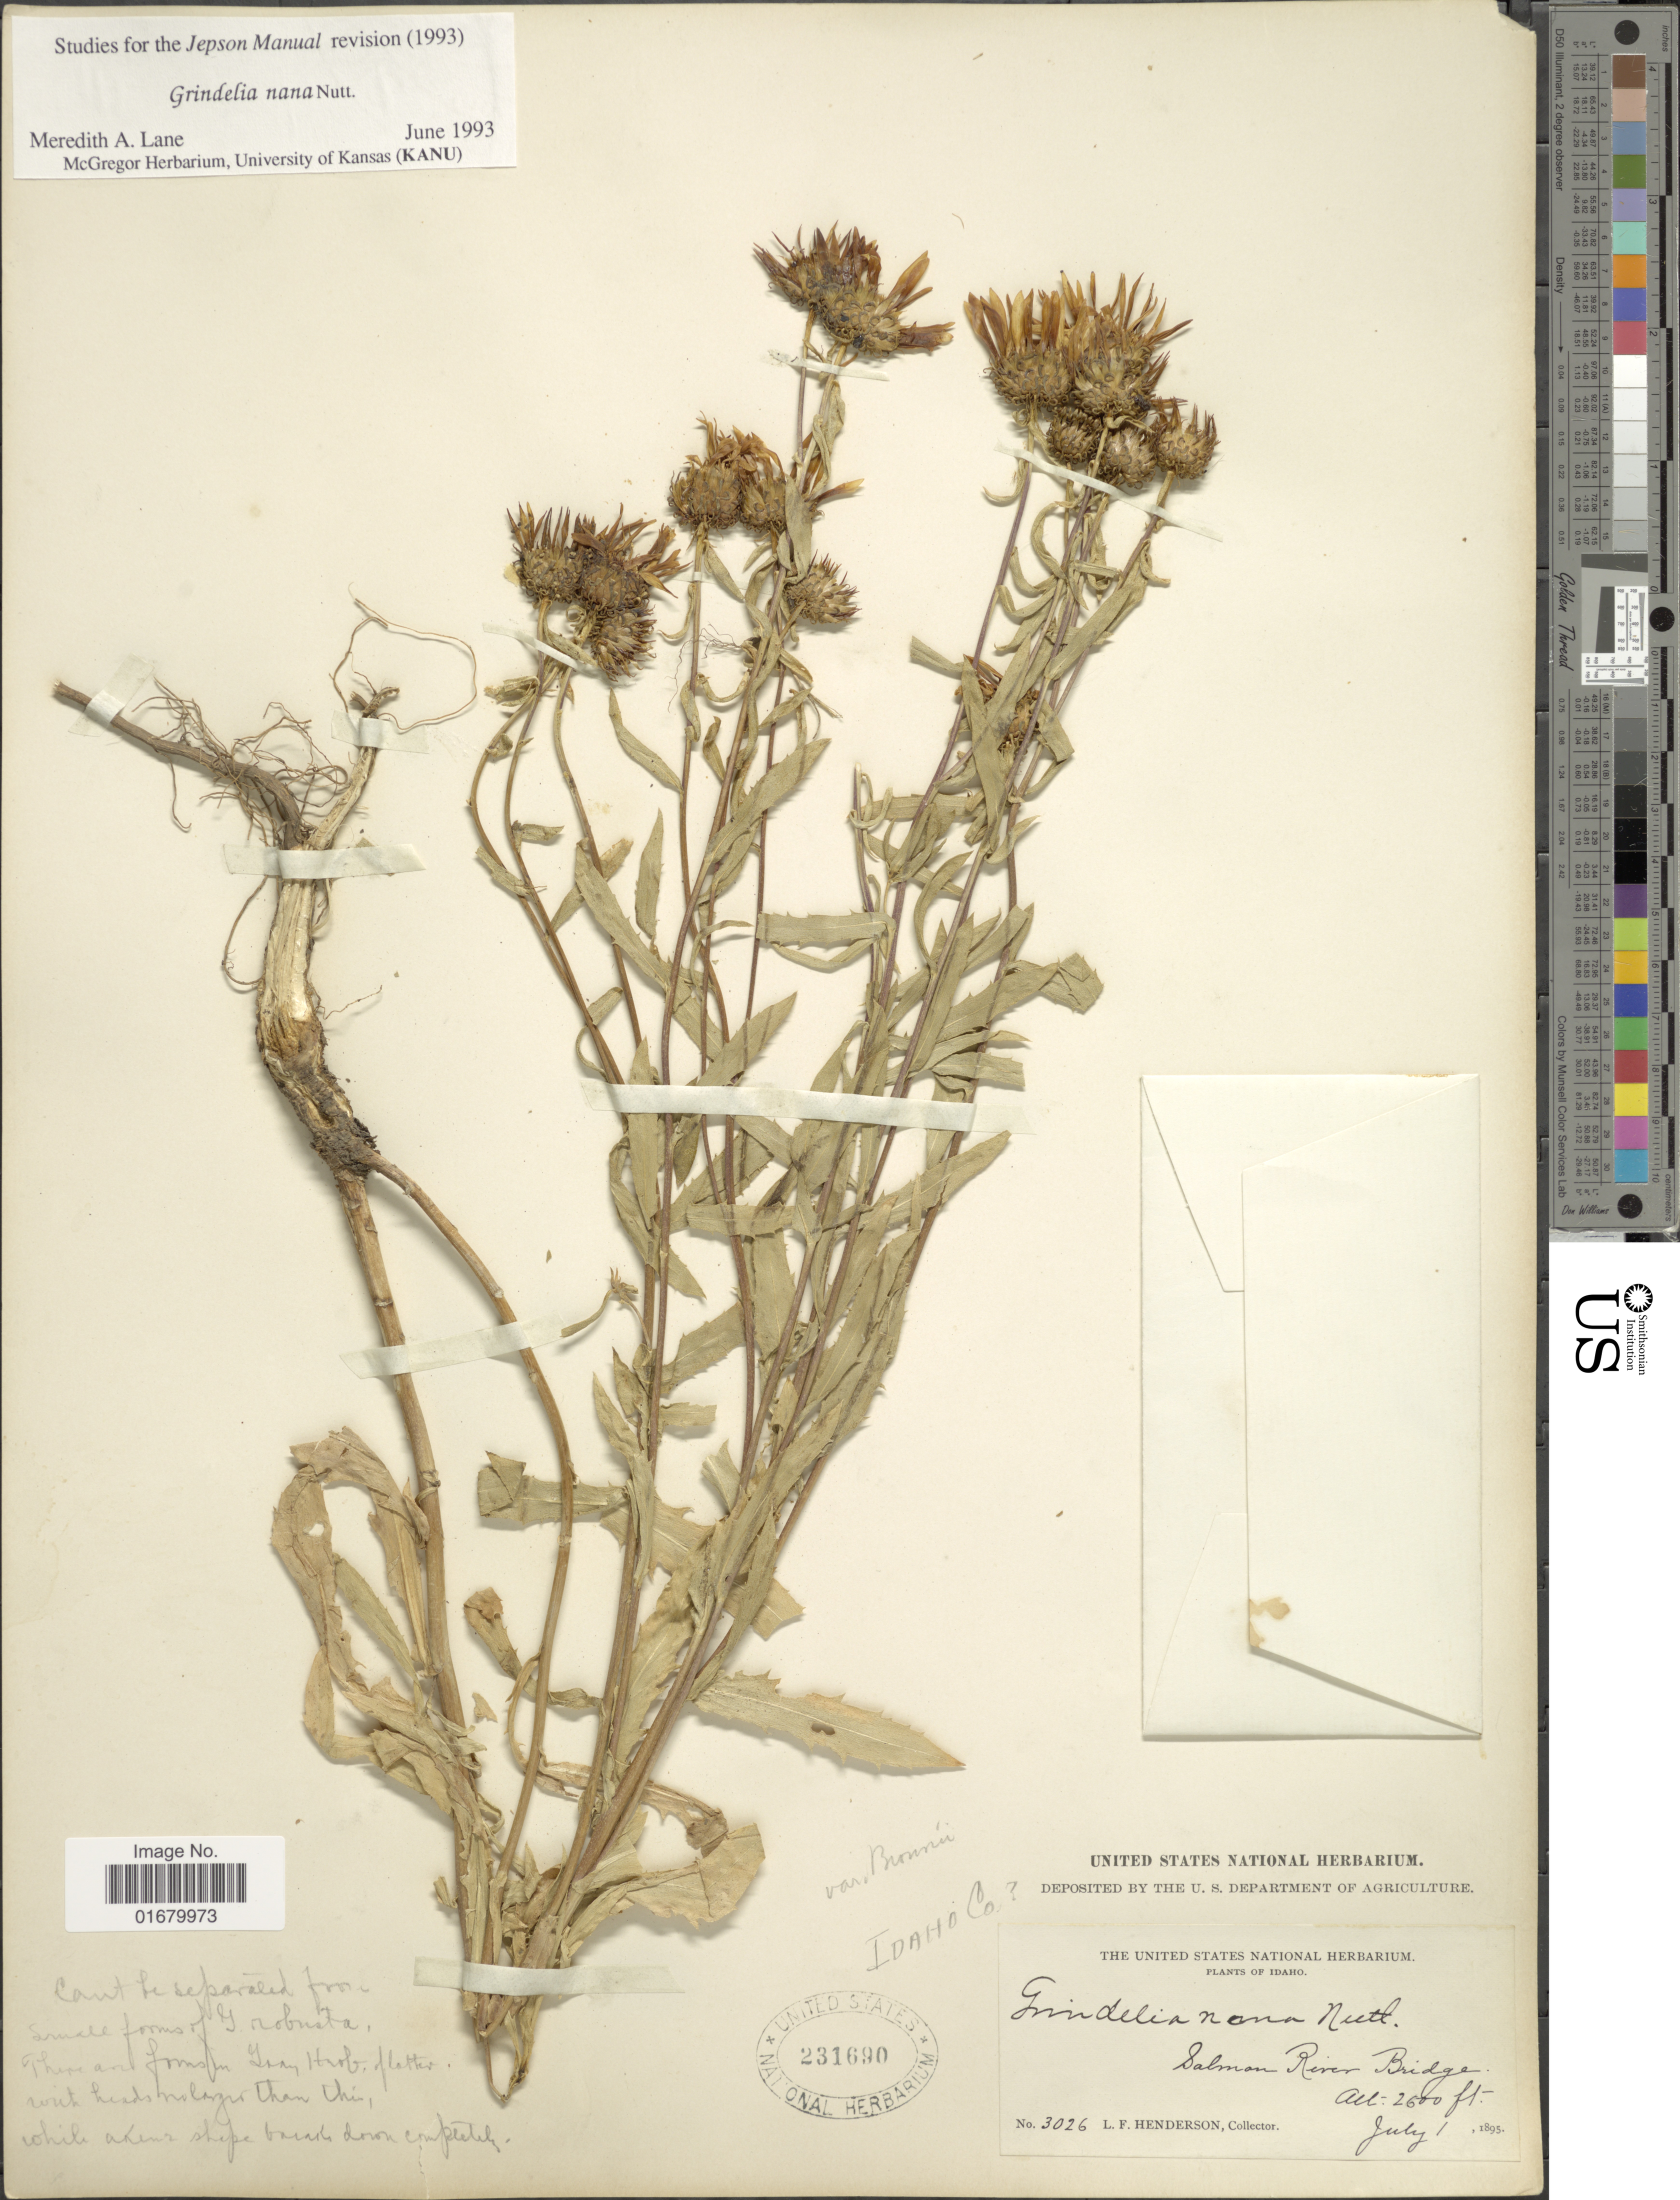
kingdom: Plantae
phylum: Tracheophyta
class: Magnoliopsida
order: Asterales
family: Asteraceae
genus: Grindelia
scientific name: Grindelia nana var. nana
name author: Nutt.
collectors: L. Henderson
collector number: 3026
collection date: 1895-07-01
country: United States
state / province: Idaho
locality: Salmon River Bridge. Idaho Co.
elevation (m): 762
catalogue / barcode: US 231690